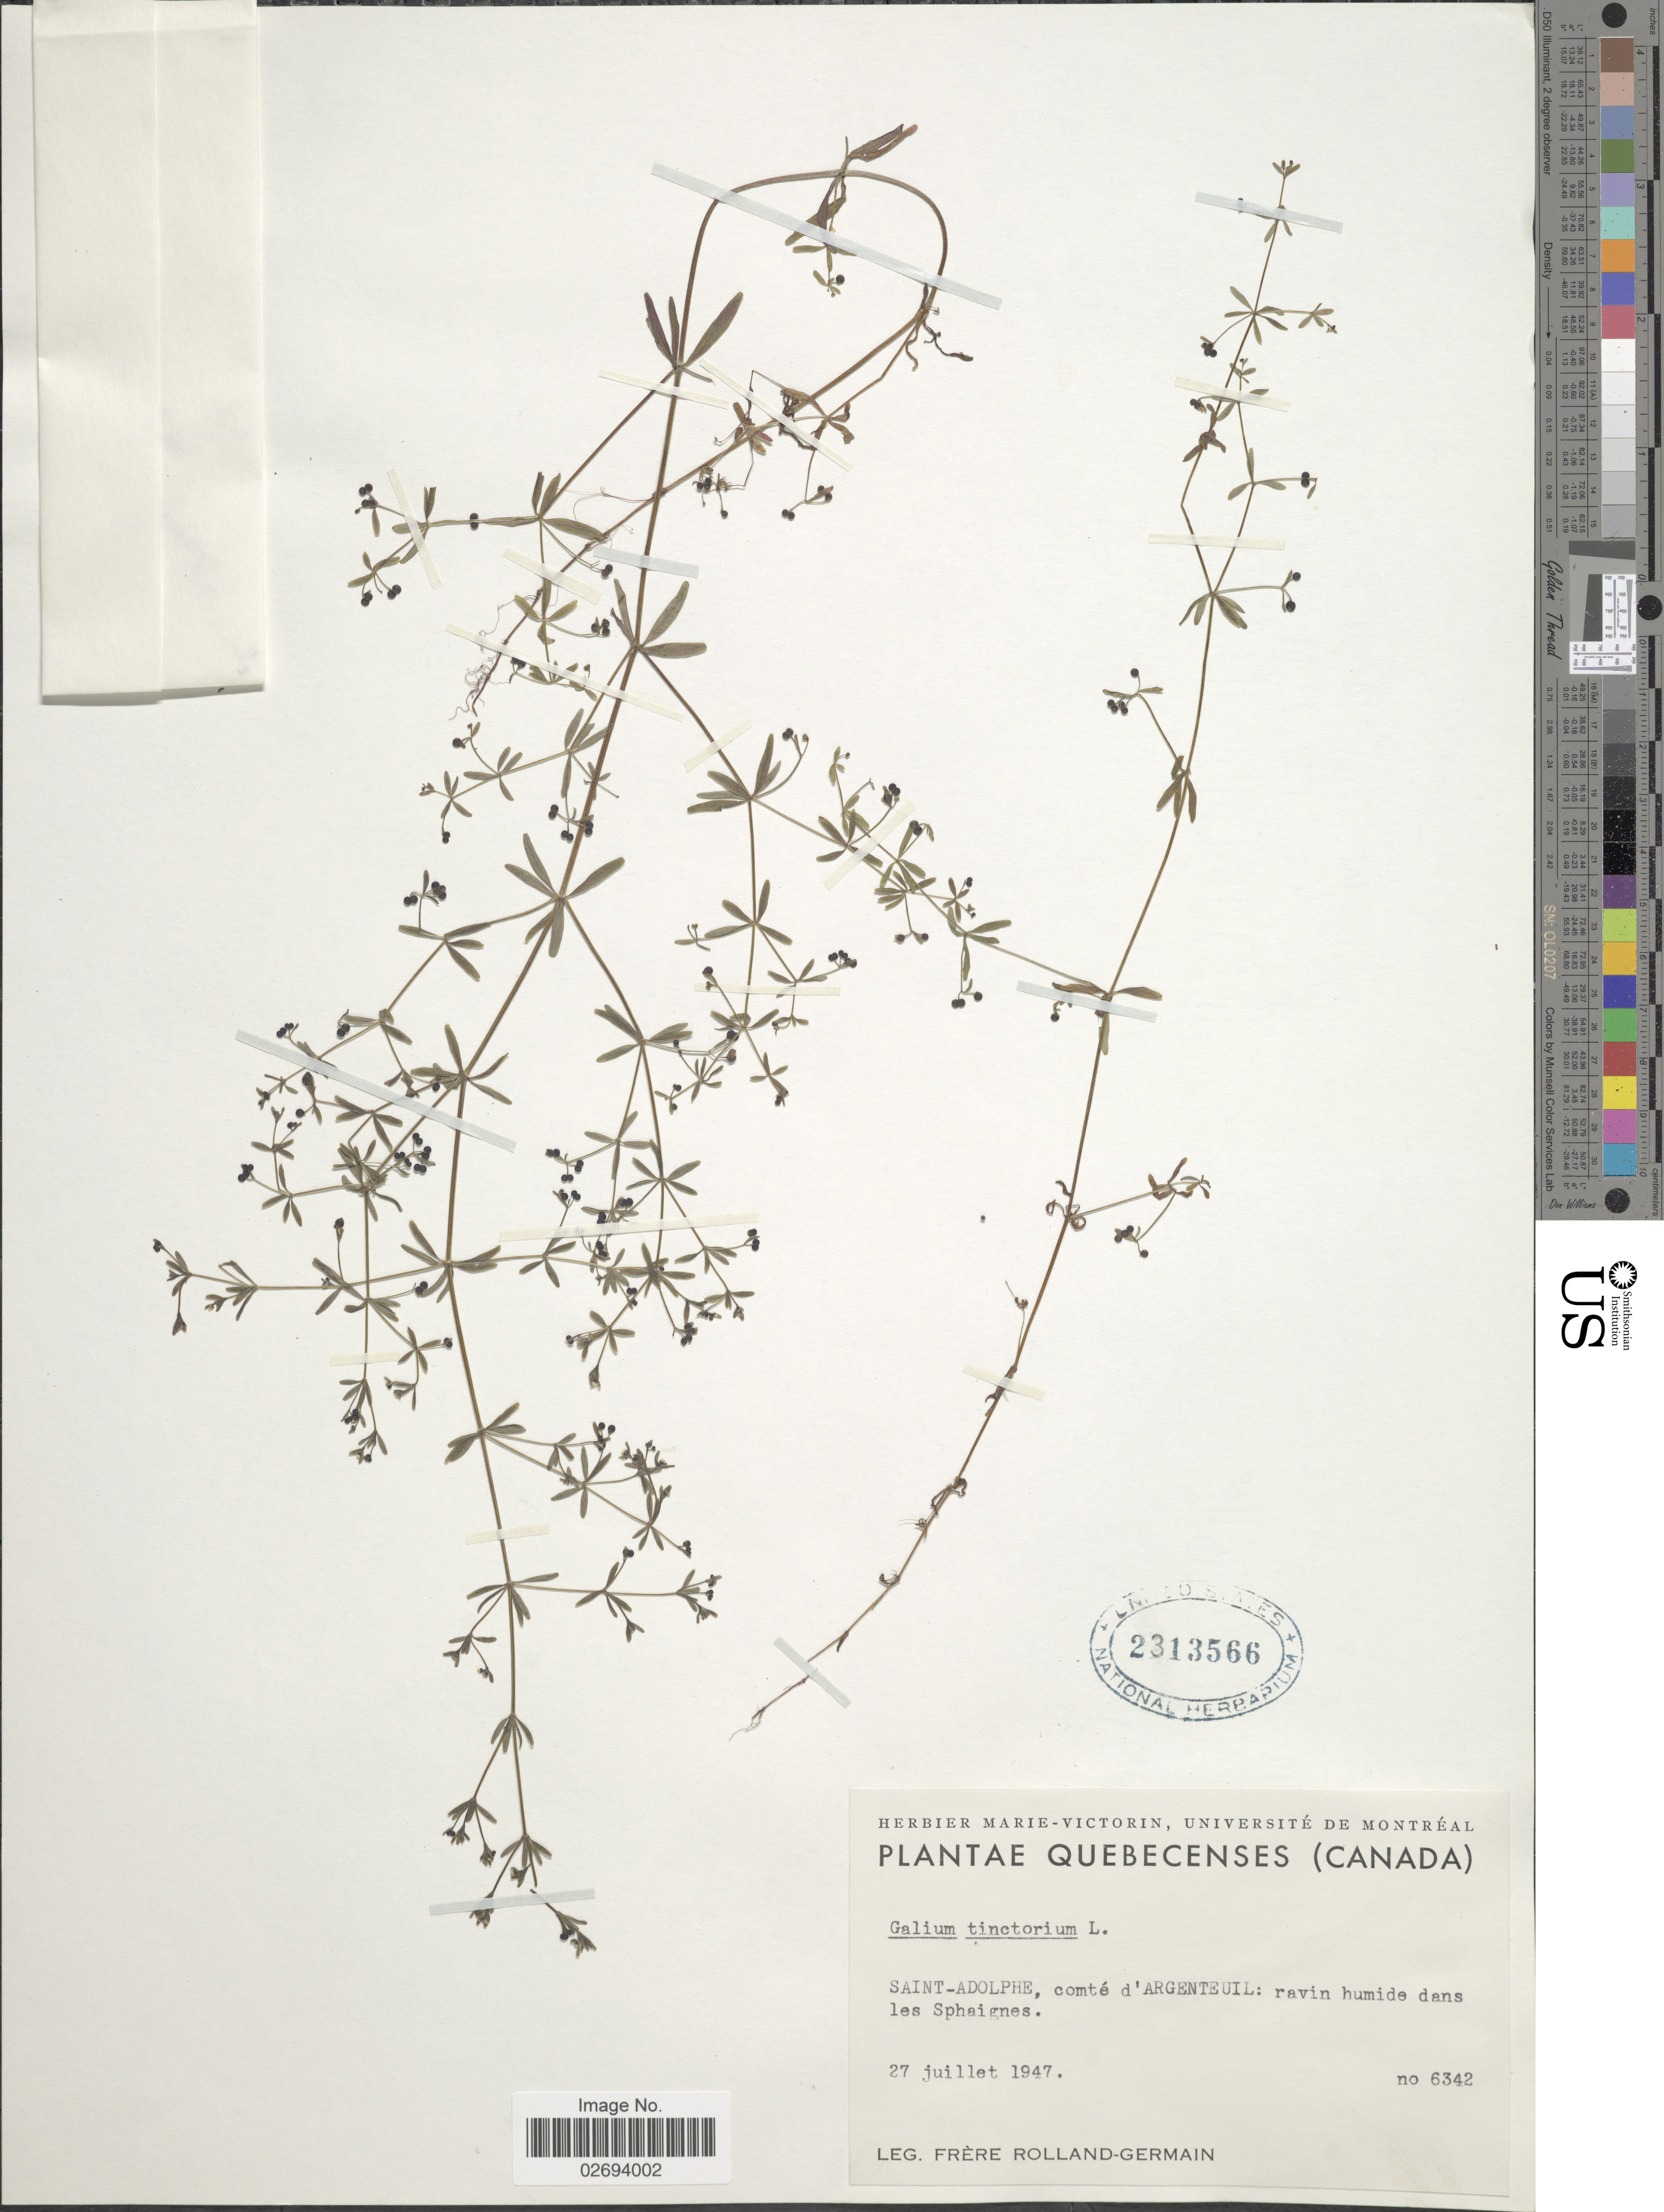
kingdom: Plantae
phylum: Tracheophyta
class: Magnoliopsida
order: Gentianales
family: Rubiaceae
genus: Galium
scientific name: Galium tinctorium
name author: (L.) Scop.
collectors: Rolland-Germain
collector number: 6342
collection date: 1947-07-27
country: Canada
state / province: Quebec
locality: Saint-Adolphe, comte d'Argenteuil: ravin humide dans les Sphaignes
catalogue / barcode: US 2313566